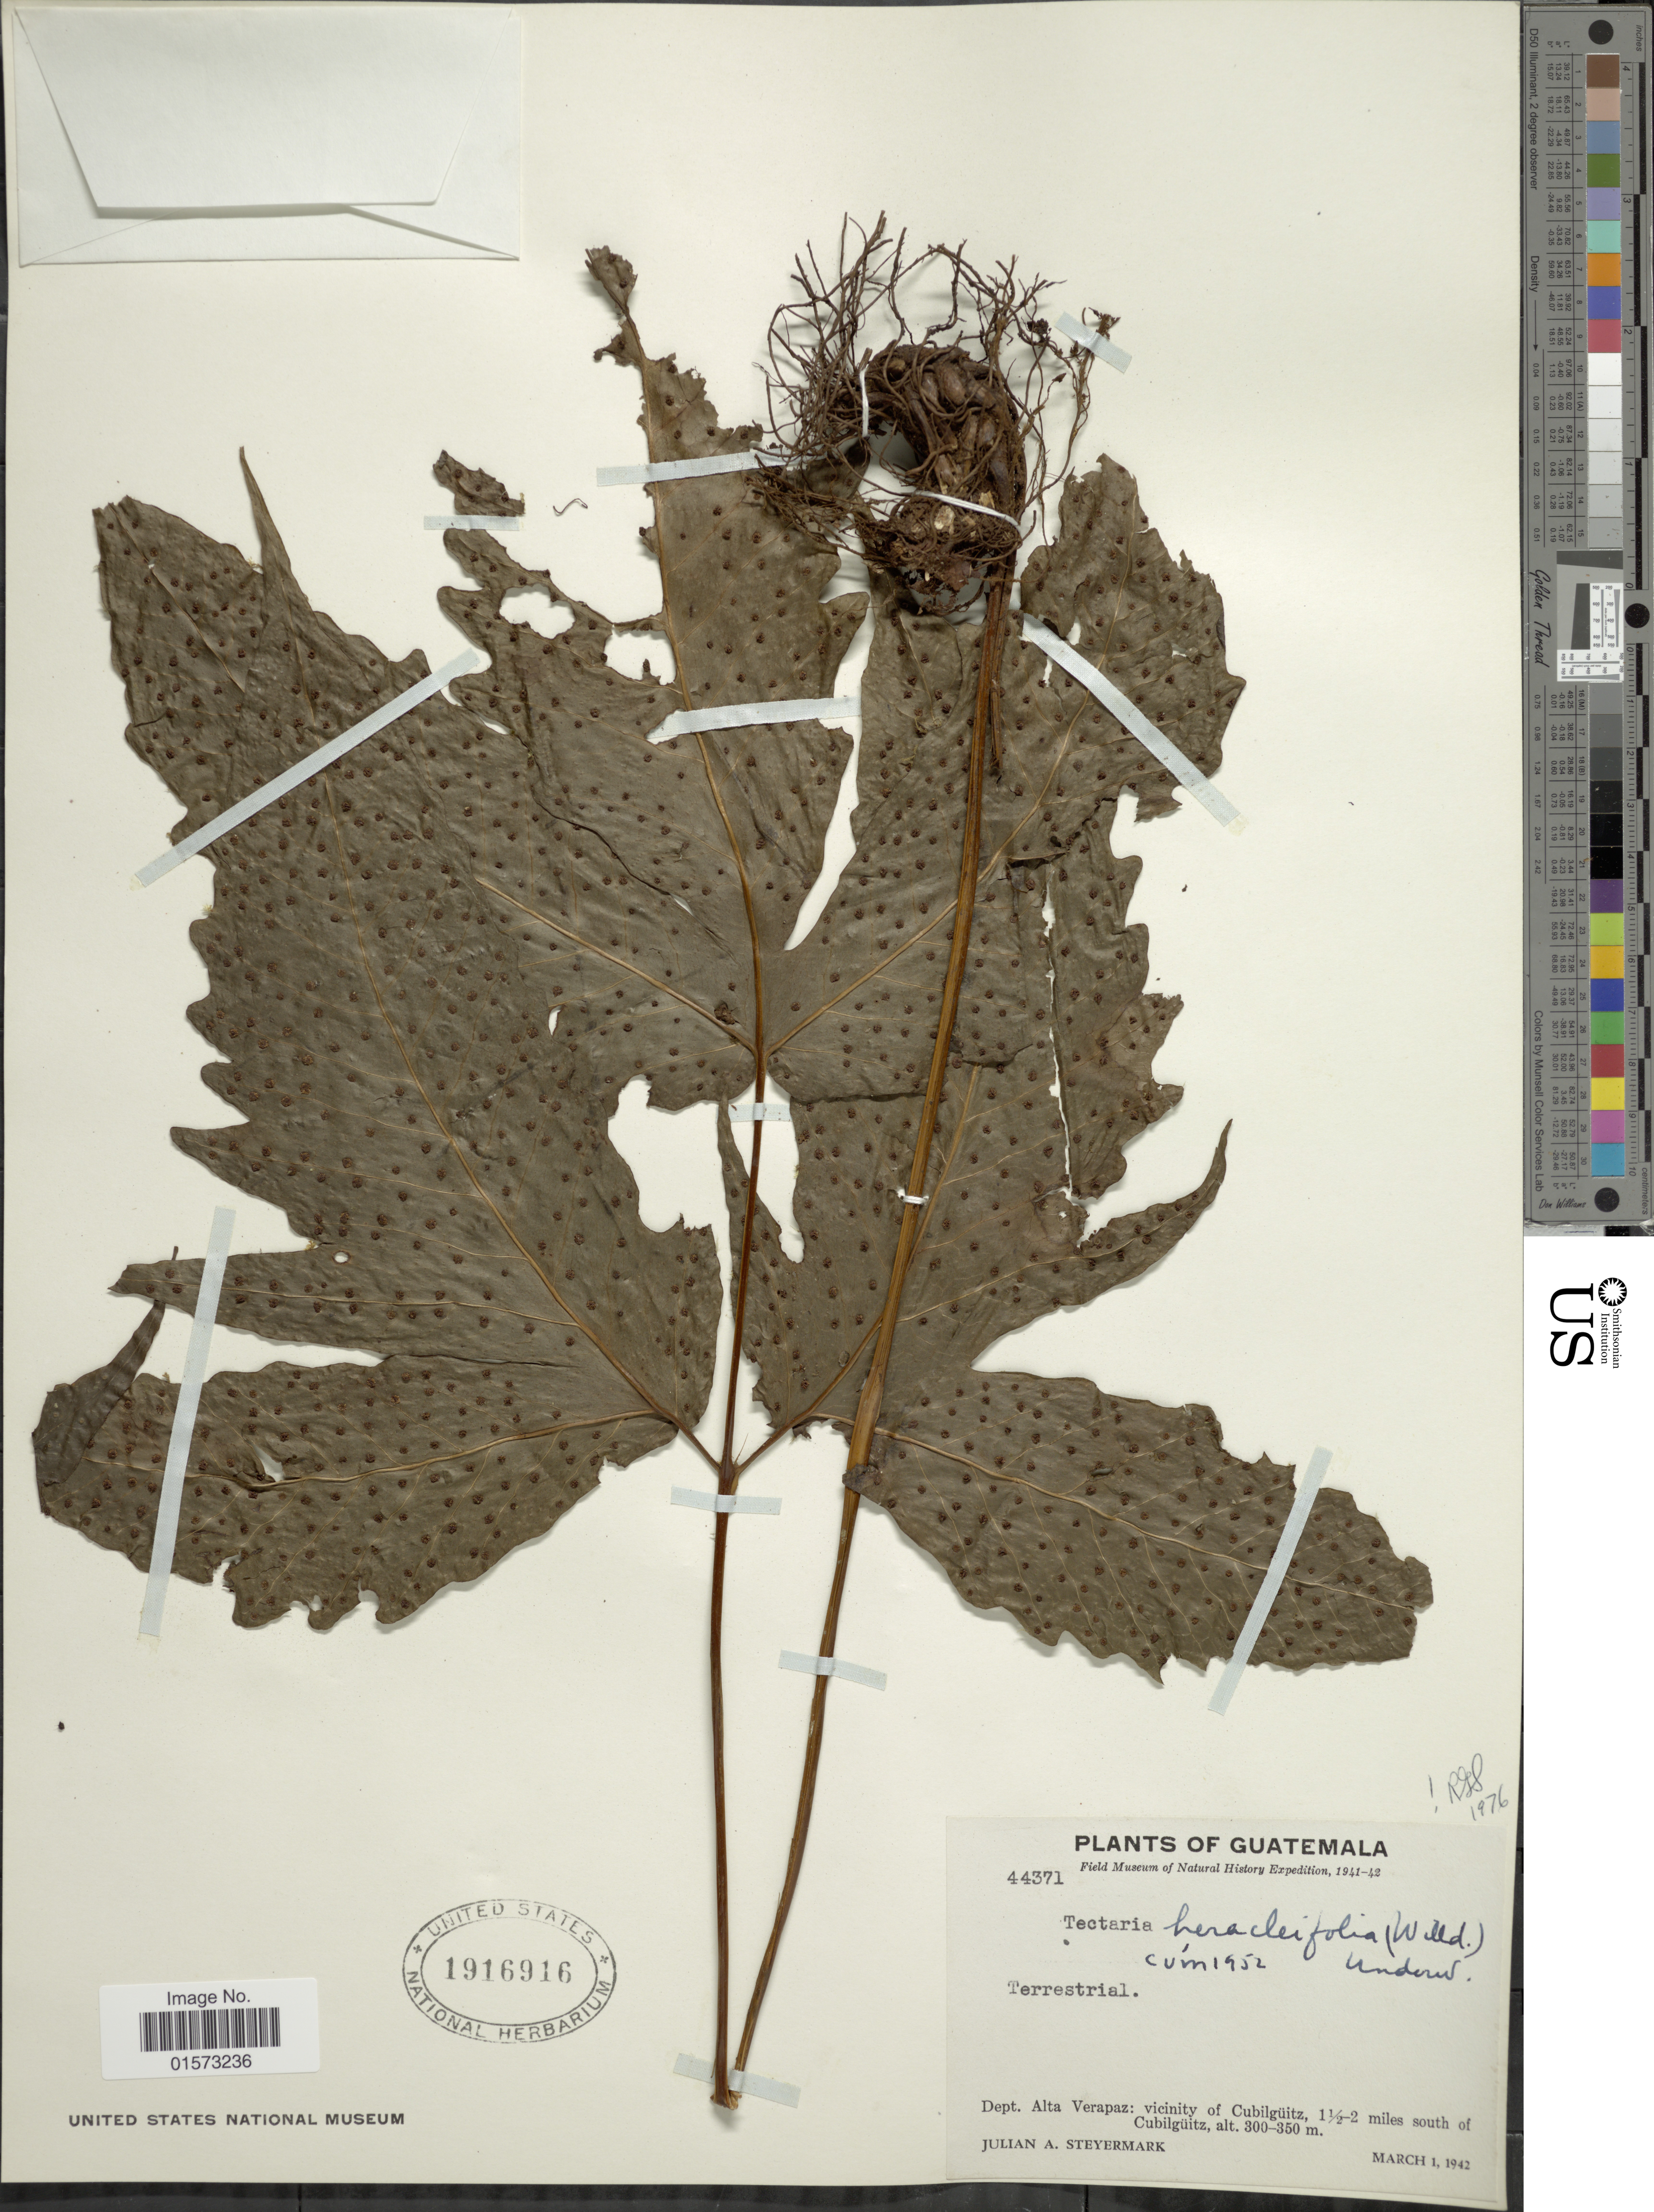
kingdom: Plantae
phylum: Tracheophyta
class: Polypodiopsida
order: Polypodiales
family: Tectariaceae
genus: Tectaria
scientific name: Tectaria heracleifolia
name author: (Willd.) Underw.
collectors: J. Steyermark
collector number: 44371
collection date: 1942-03-01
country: Guatemala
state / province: Alta Verapaz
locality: Vicinity of Cubilguitz, 1.5-5 miles south of Cubilquitz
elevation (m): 300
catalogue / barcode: US 1916916